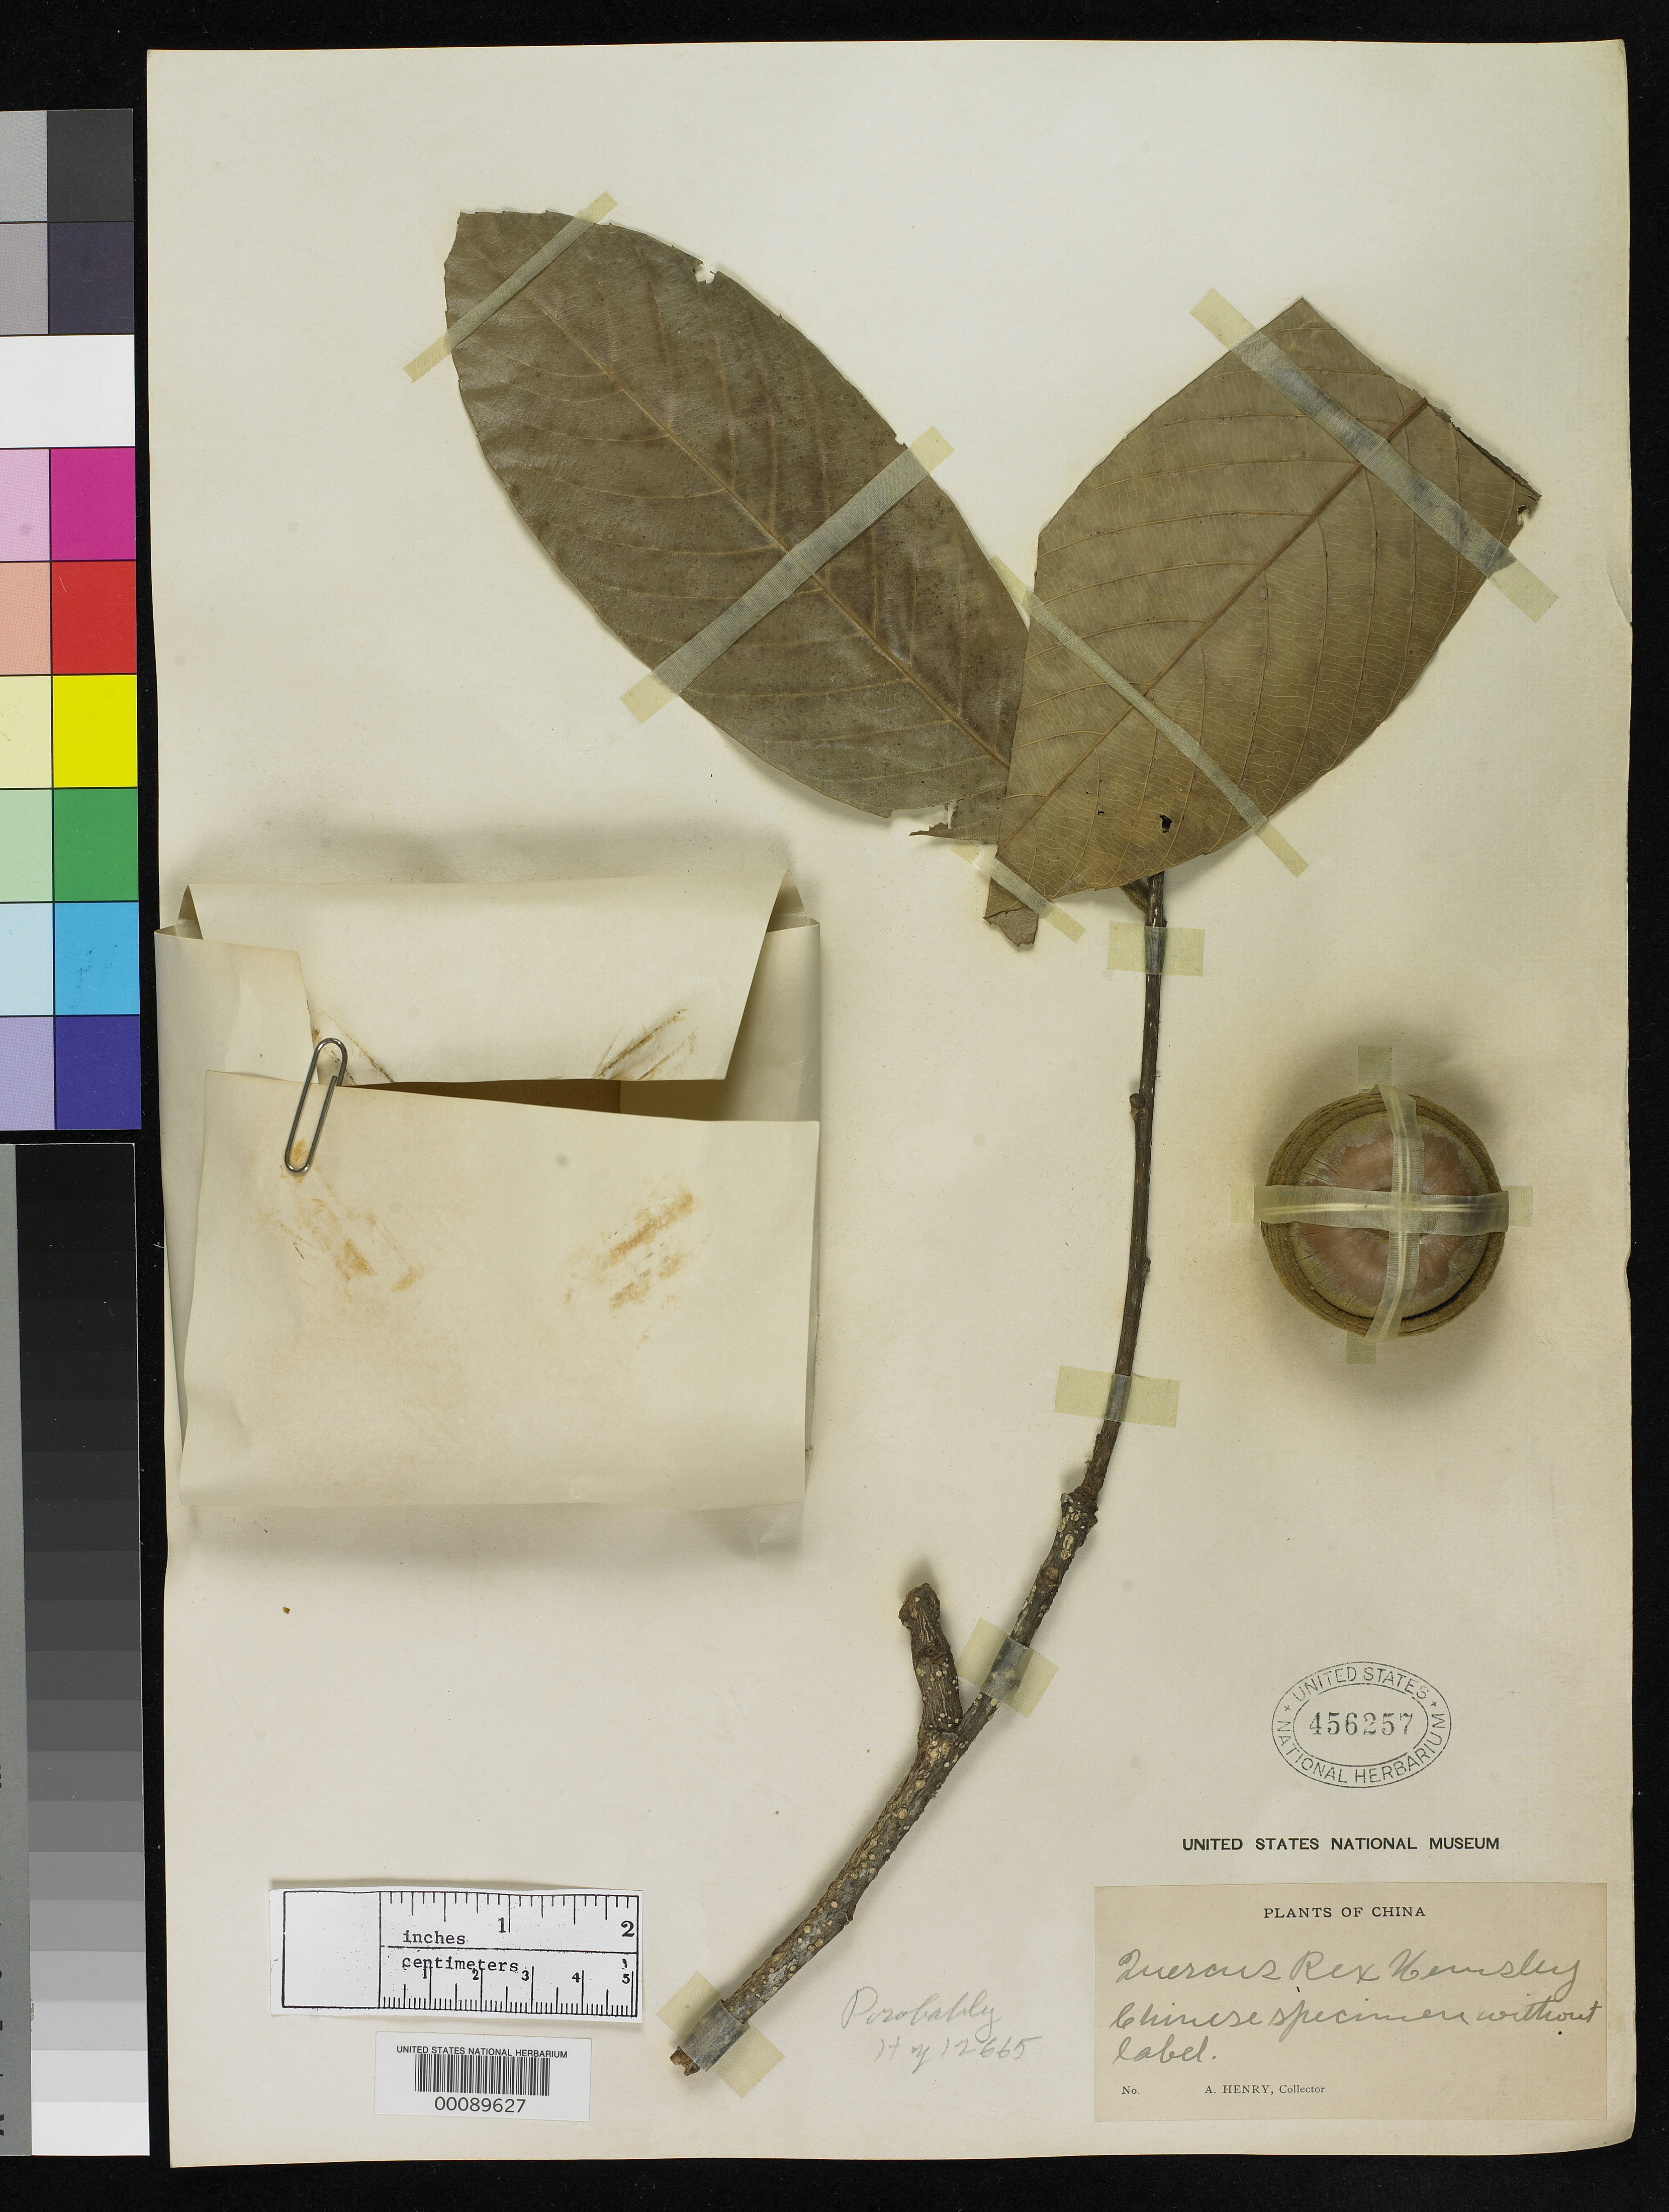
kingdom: Plantae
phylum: Tracheophyta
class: Magnoliopsida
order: Fagales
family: Fagaceae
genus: Quercus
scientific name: Quercus rex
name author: Hemsl.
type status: Isotype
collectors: A. Henry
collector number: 12665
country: China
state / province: Yunnan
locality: Szemao.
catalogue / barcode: US 456257